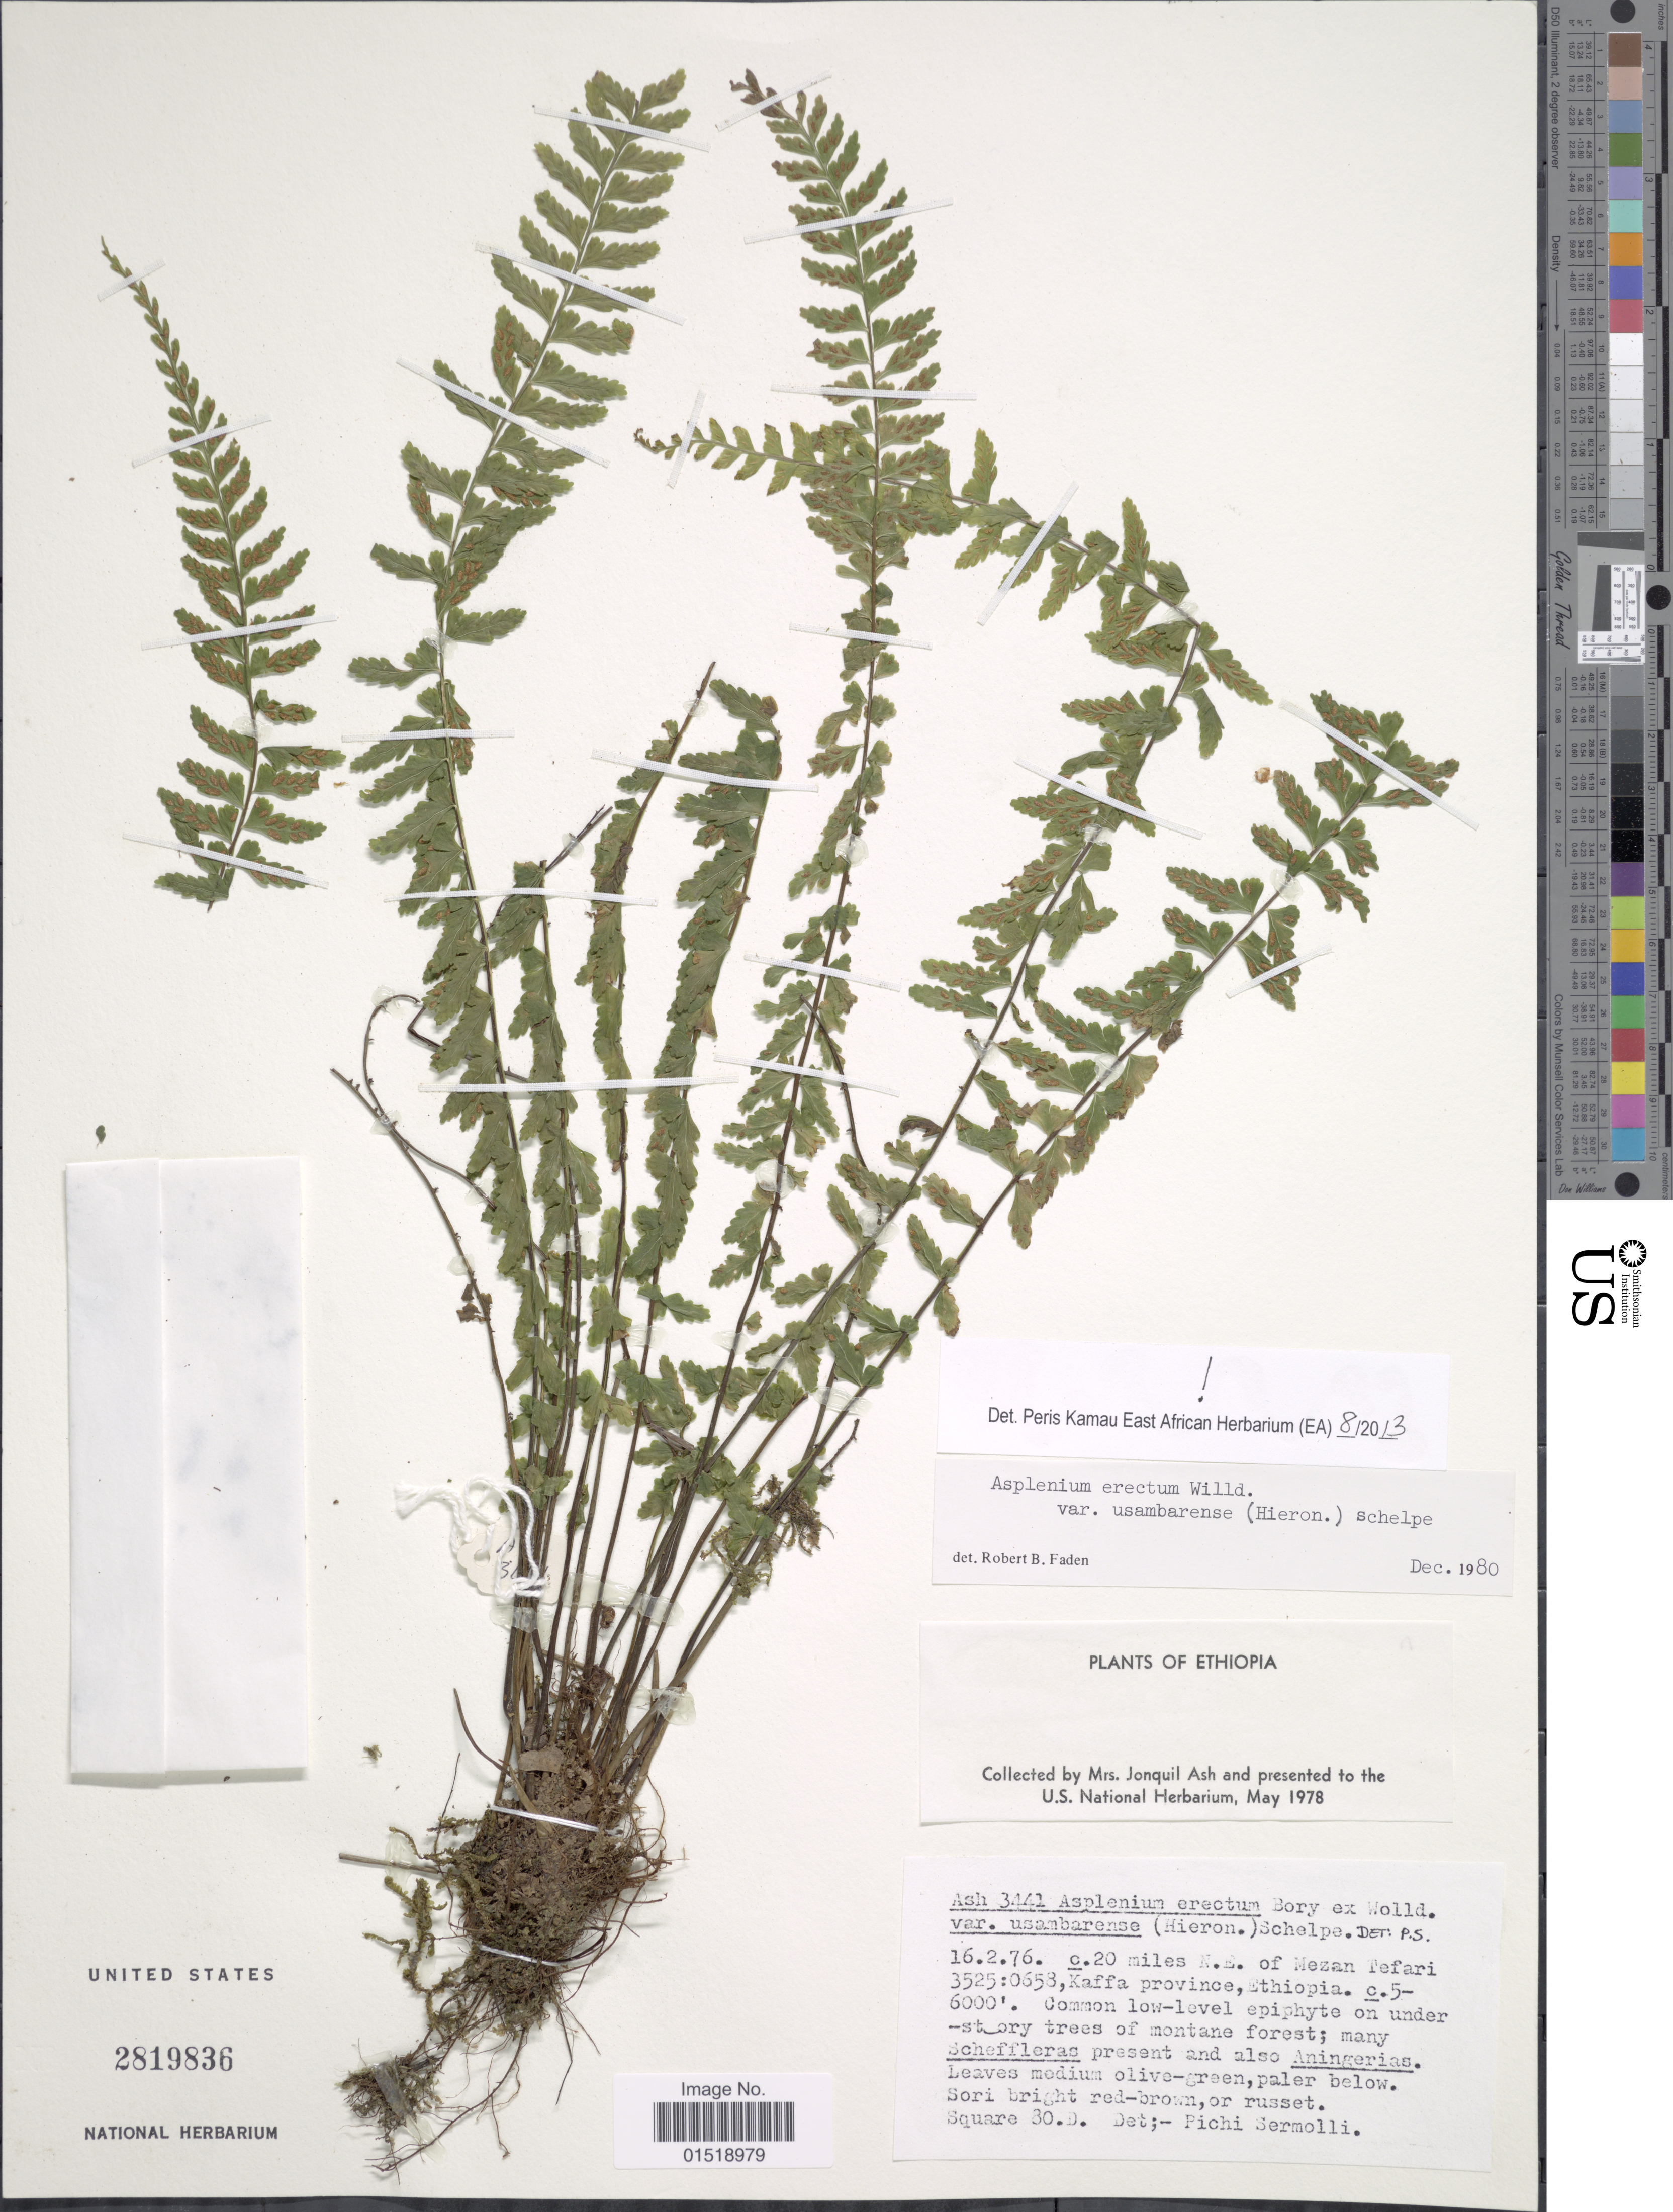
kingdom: Plantae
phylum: Tracheophyta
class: Polypodiopsida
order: Polypodiales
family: Aspleniaceae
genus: Asplenium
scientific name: Asplenium erectum var. usambarense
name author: (Hieron.) Schelpe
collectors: J. Ash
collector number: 3441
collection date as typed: Transcribed d/m/y: 16/2/76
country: Ethiopia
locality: C. 20 miles N.E. of Wezan Tefari 3525:0658, Kaffa province.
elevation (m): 1829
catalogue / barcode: US 2819836